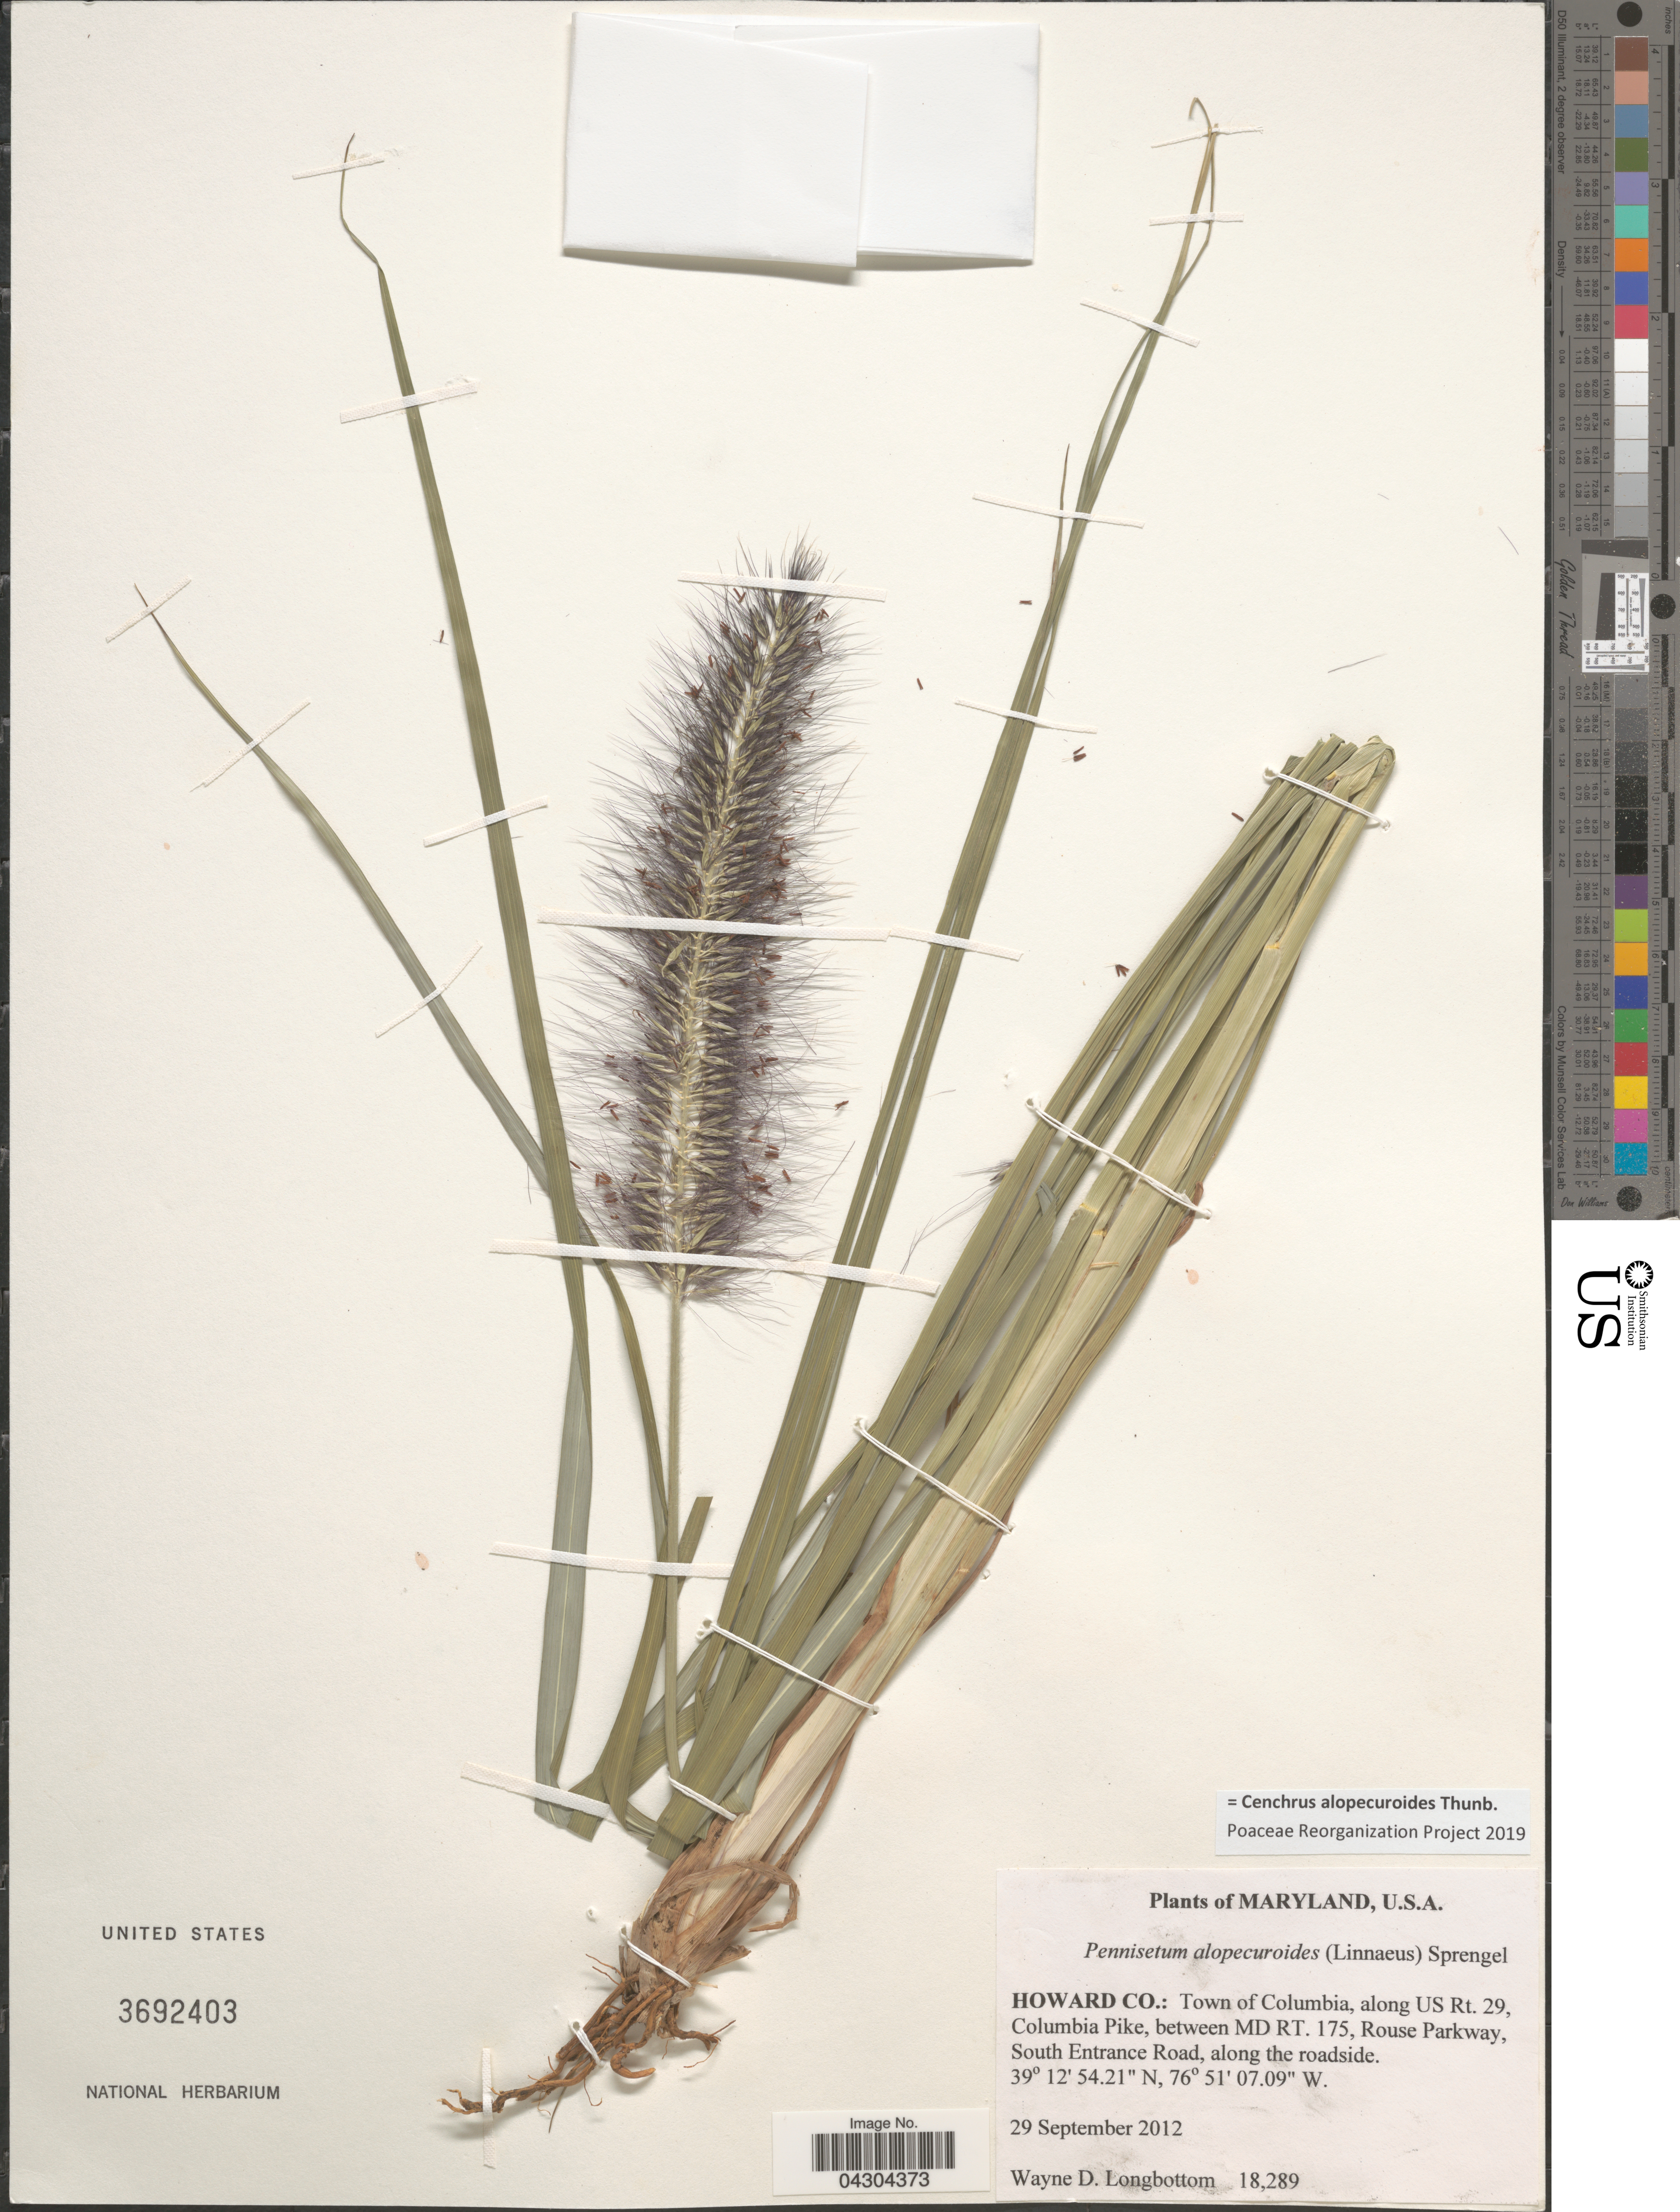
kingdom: Plantae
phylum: Tracheophyta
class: Liliopsida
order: Poales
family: Poaceae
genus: Cenchrus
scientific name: Cenchrus alopecuroides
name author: Thunb.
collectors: W. D. Longbottom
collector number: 18289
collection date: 2012-09-29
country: United States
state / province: Maryland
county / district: Howard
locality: Howard Co.: Town of Columbia, along US Rt. 29, Columbia Pike, between MD RT. 175, Rouse Parkway, South Entrance Road, along the roadside.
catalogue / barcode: US 3692403